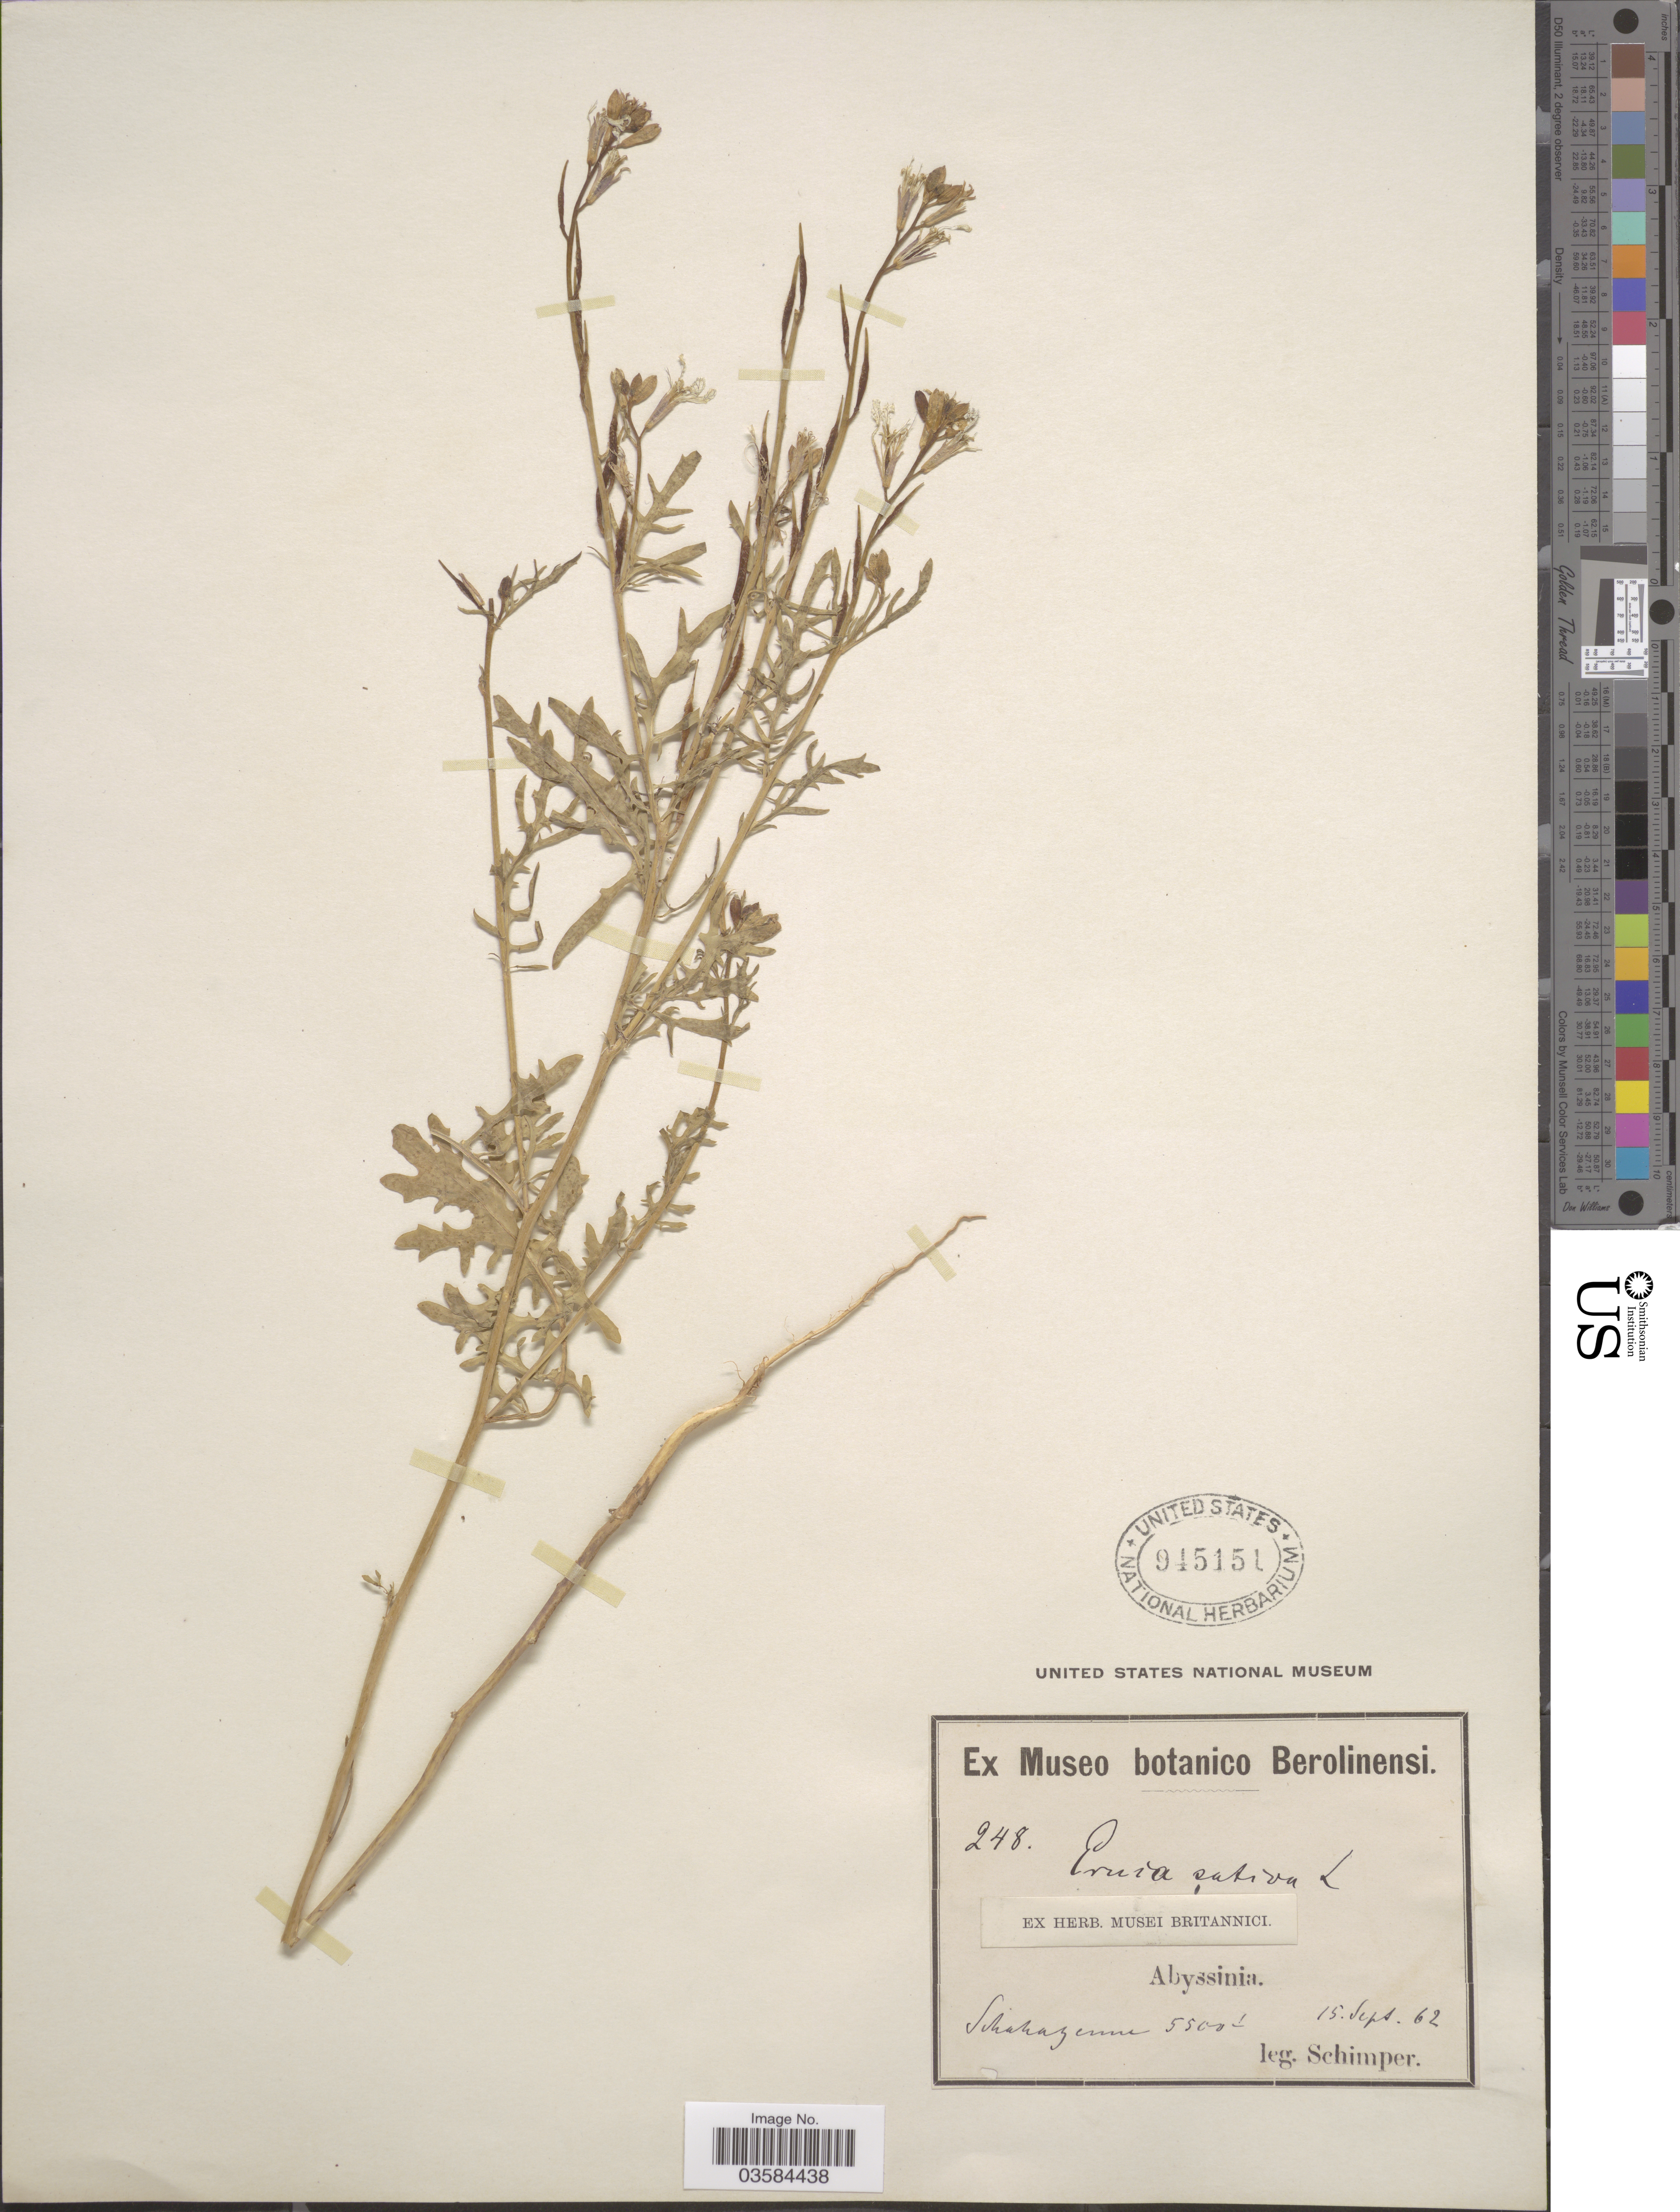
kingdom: Plantae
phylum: Tracheophyta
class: Magnoliopsida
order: Brassicales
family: Brassicaceae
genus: Eruca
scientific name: Eruca sativa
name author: Mill.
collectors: -. Schimper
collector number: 248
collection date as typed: Transcribed d/m/y: 15/9/62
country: Ethiopia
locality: Abyssinia. [illegible text].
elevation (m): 1676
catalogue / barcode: US 945151